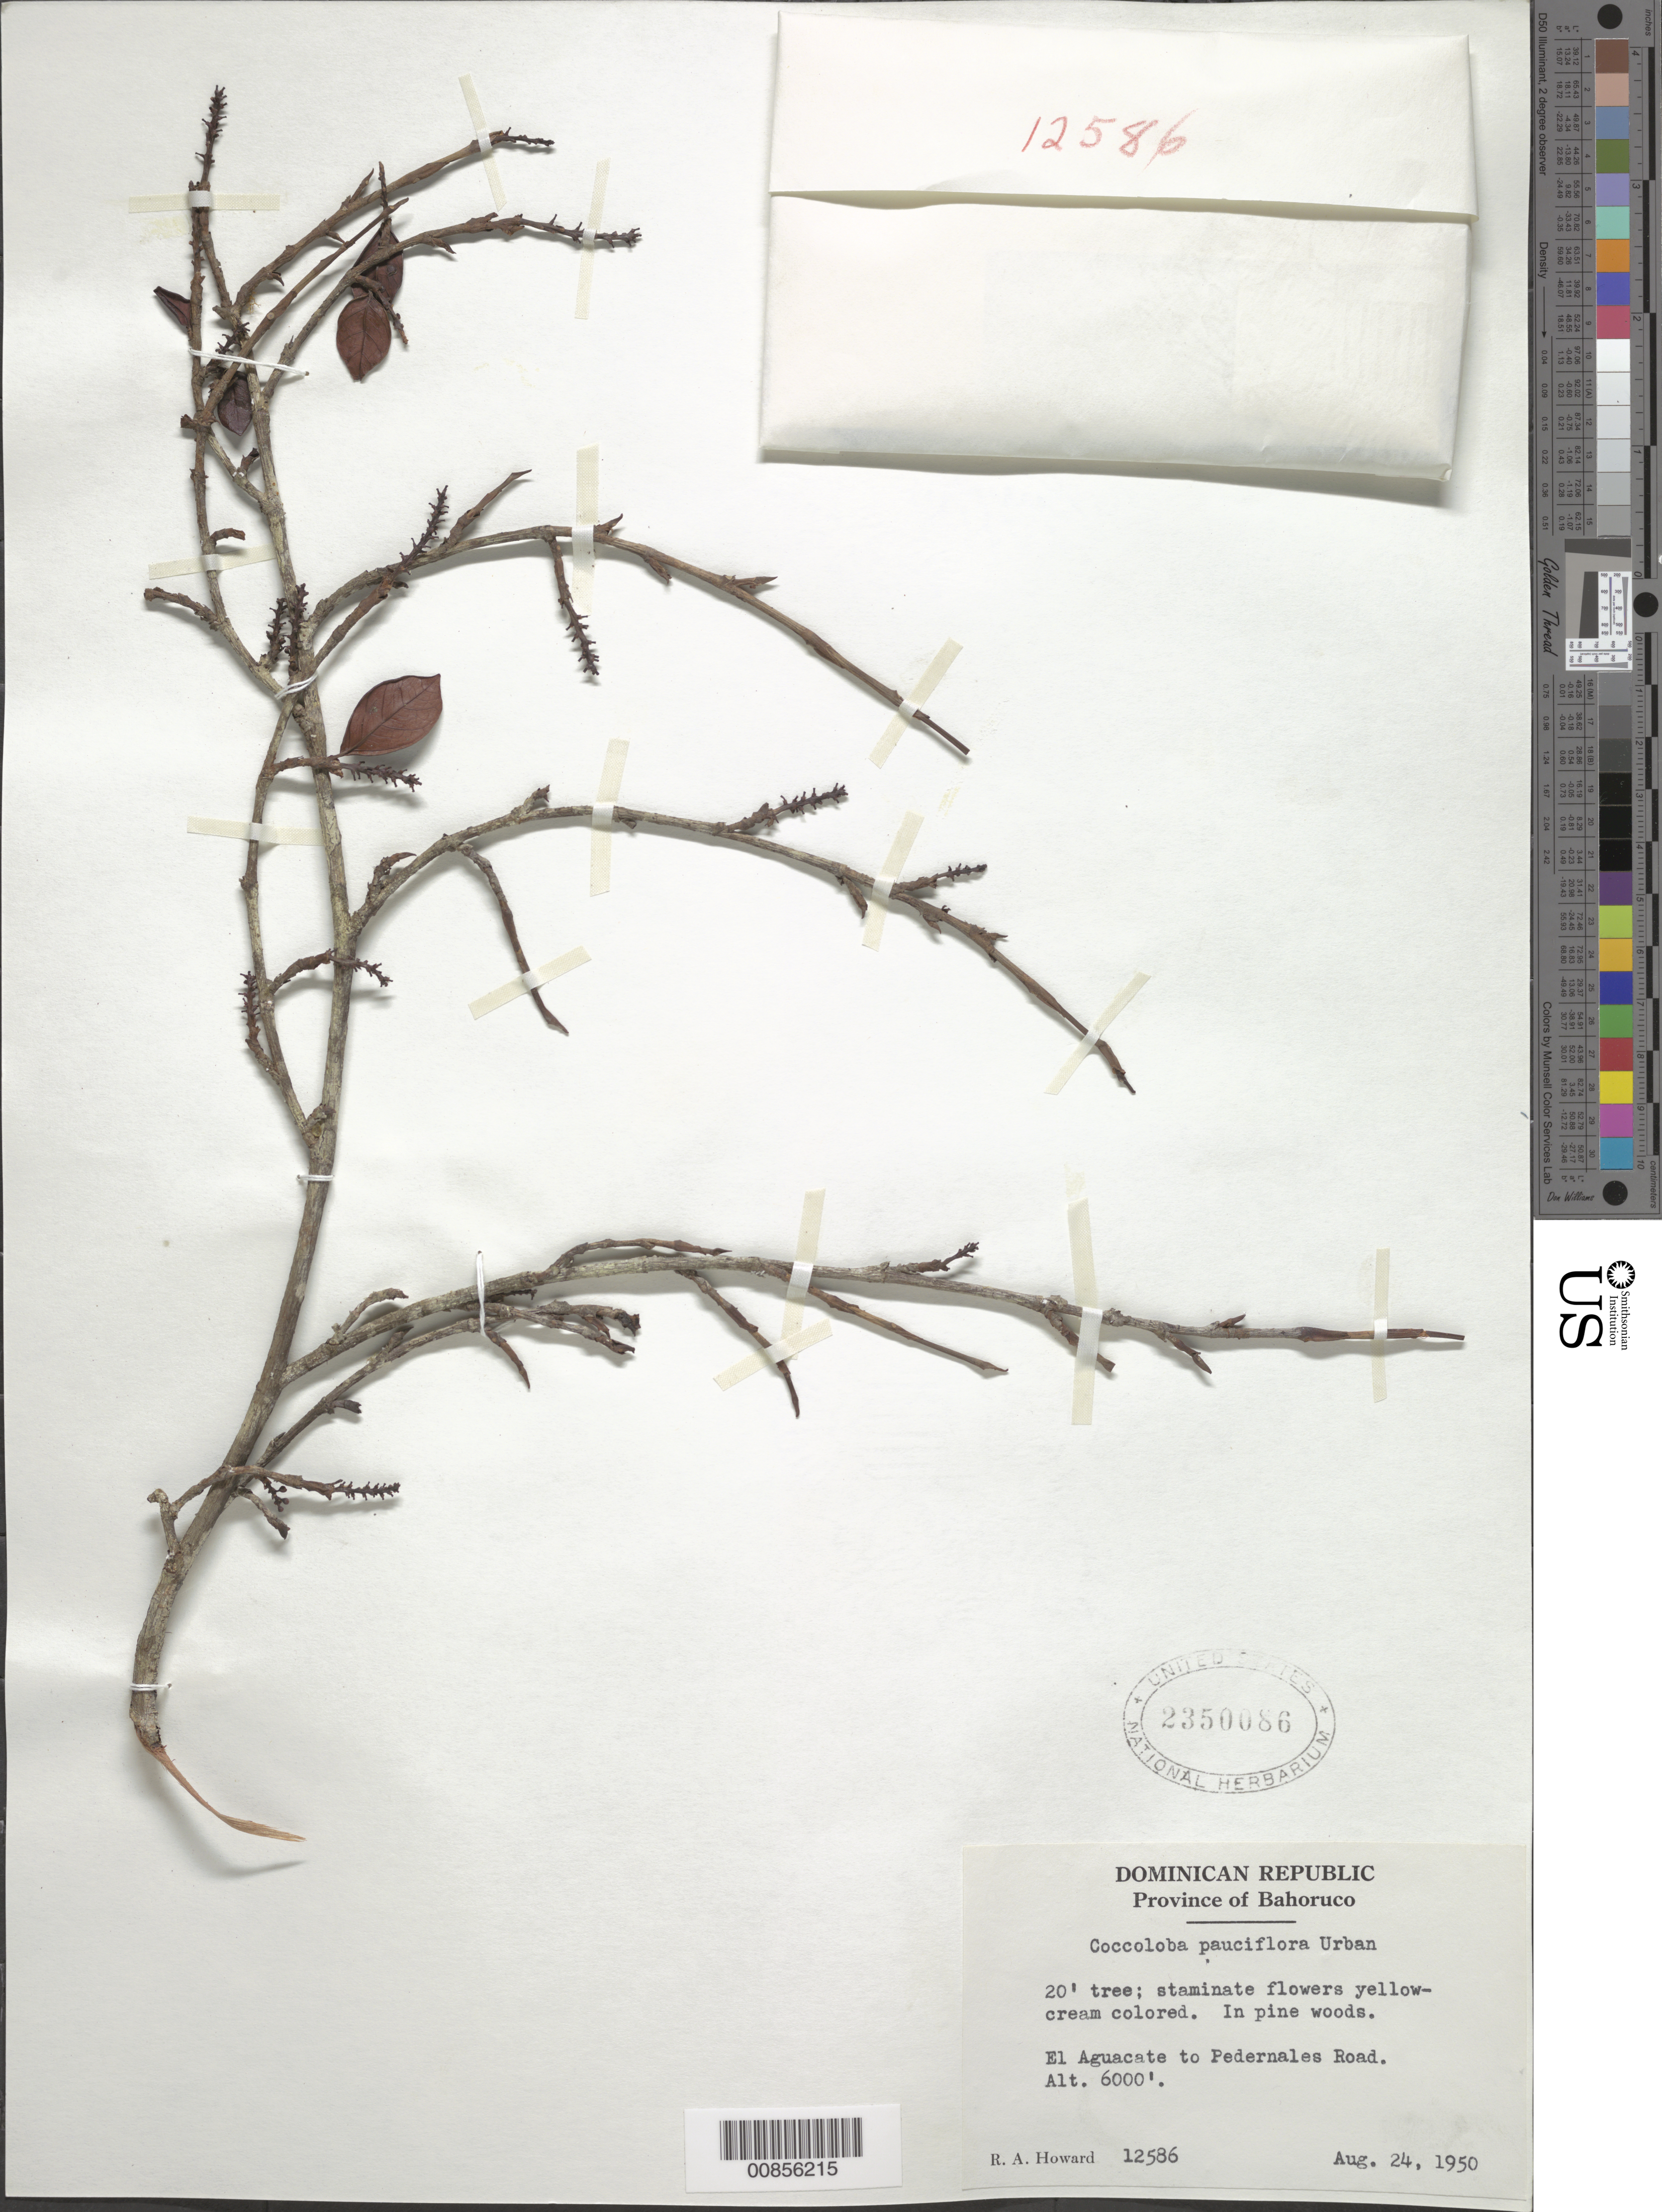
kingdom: Plantae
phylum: Tracheophyta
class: Magnoliopsida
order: Caryophyllales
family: Polygonaceae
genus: Coccoloba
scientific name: Coccoloba pauciflora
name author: Urb.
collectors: R. A. Howard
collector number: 12586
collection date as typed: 24 Aug 1950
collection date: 1950-08-24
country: Dominican Republic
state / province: Baoruco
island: Hispaniola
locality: El Aguacate to Pedernales Road.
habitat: In pine woods.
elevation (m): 1829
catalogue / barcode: US 2350086